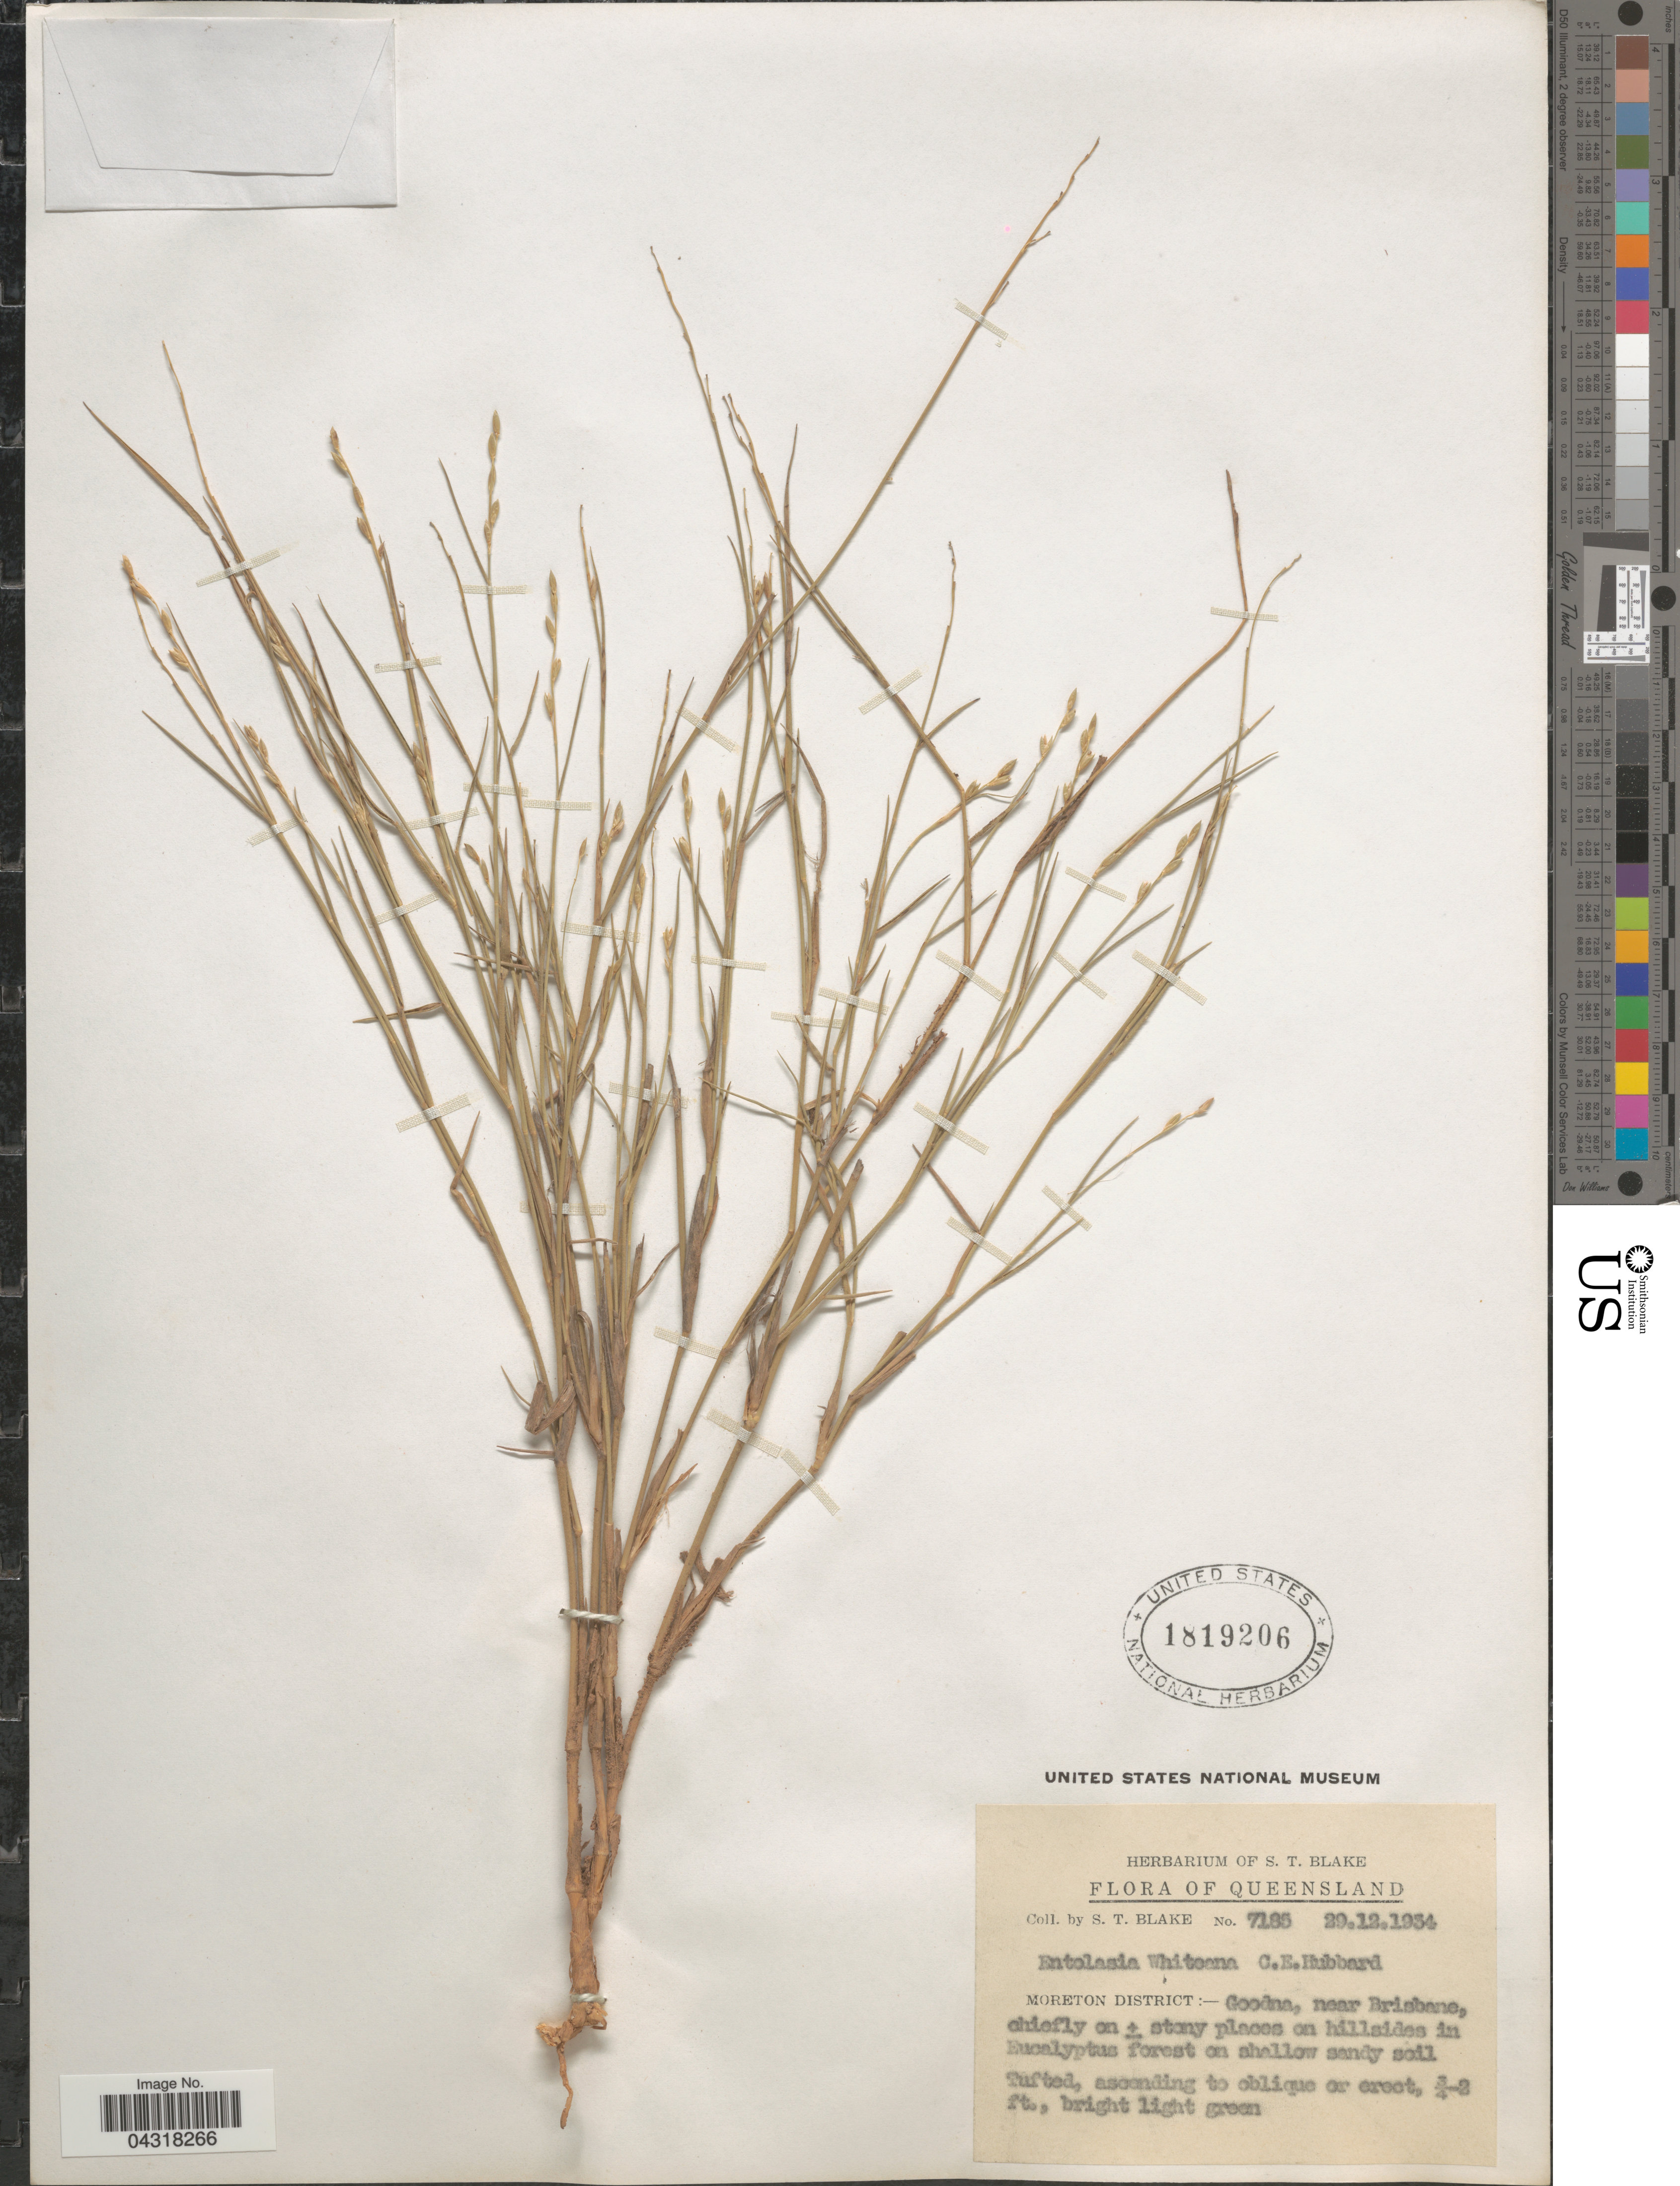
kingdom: Plantae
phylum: Tracheophyta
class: Liliopsida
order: Poales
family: Poaceae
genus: Entolasia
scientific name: Entolasia whiteana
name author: C.E. Hubb.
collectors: S. T. Blake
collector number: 7185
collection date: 1934-12-29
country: Australia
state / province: Queensland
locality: Moreton District:-Goodna, near Brisbane, chiefly on ± stony places on hillsides in Eucalyptus forest on shallow sandy soil.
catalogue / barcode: US 1819206